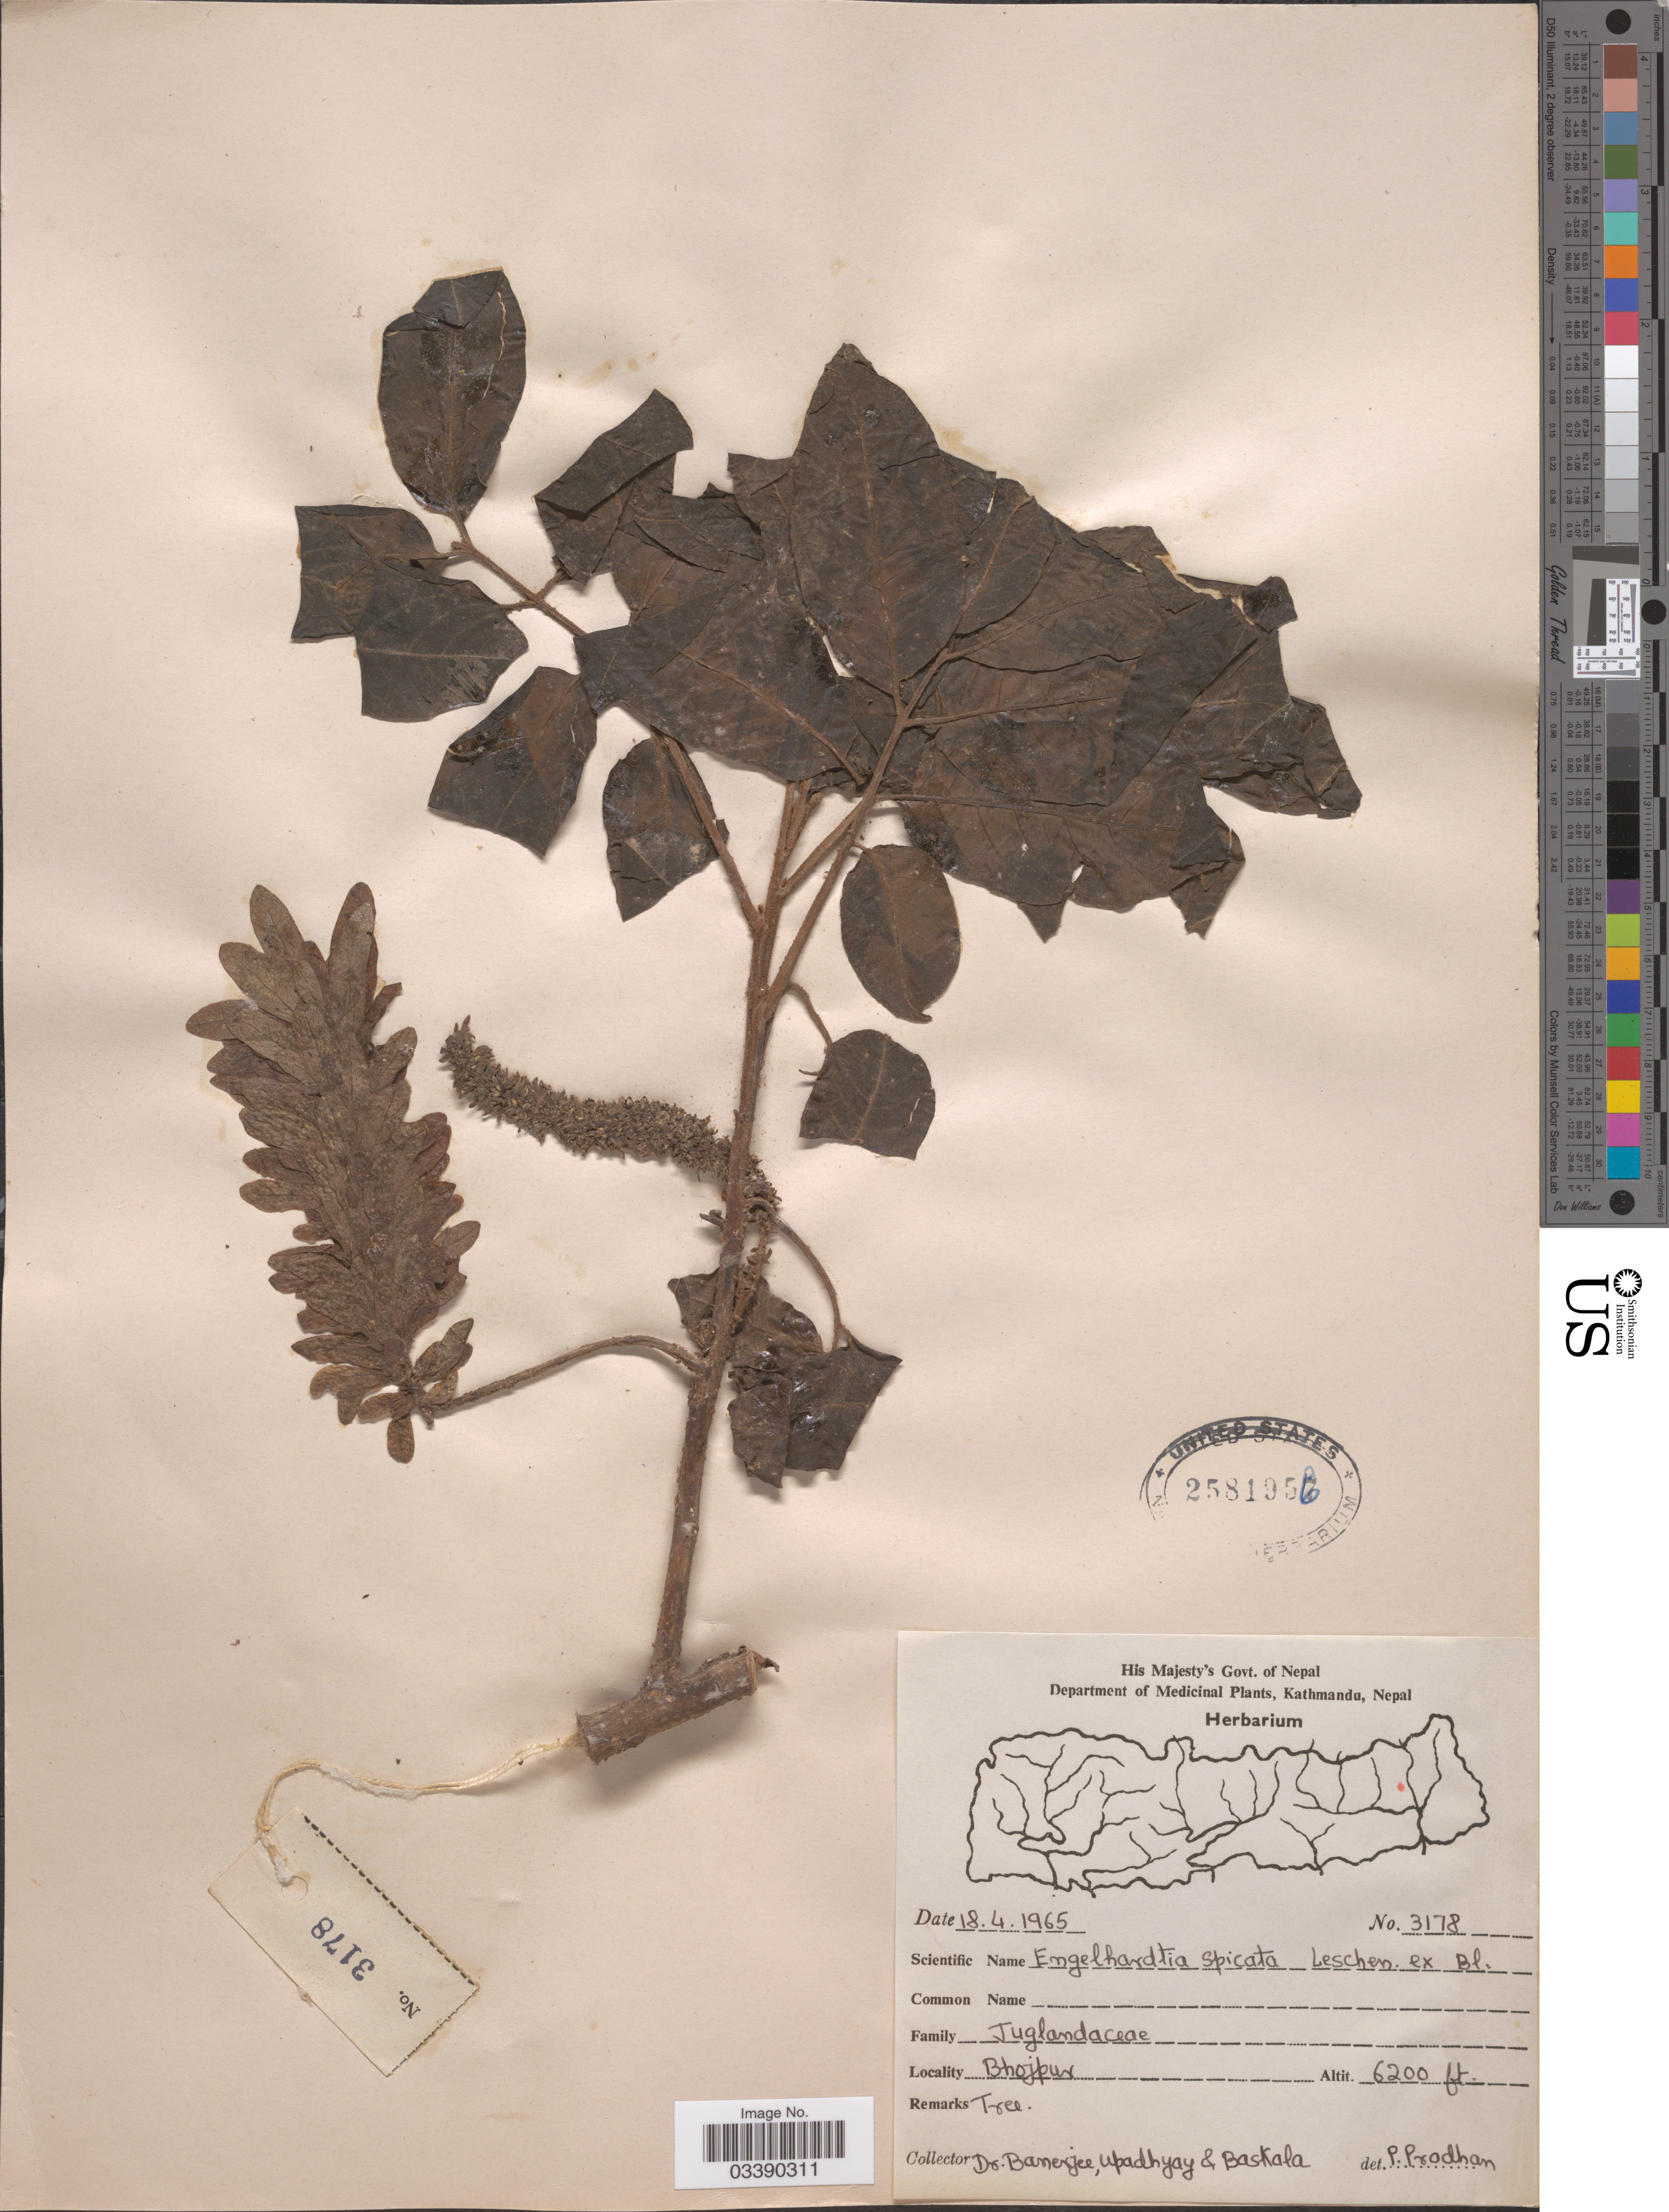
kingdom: Plantae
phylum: Tracheophyta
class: Magnoliopsida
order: Fagales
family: Juglandaceae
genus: Engelhardia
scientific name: Engelhardia spicata var. spicata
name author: Lesch. ex Blume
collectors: -. Banerjee, Upadhyay, -- & -. Baskala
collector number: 3178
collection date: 1965-04-18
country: Nepal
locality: Bhojpur.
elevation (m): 1890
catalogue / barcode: US 2581956